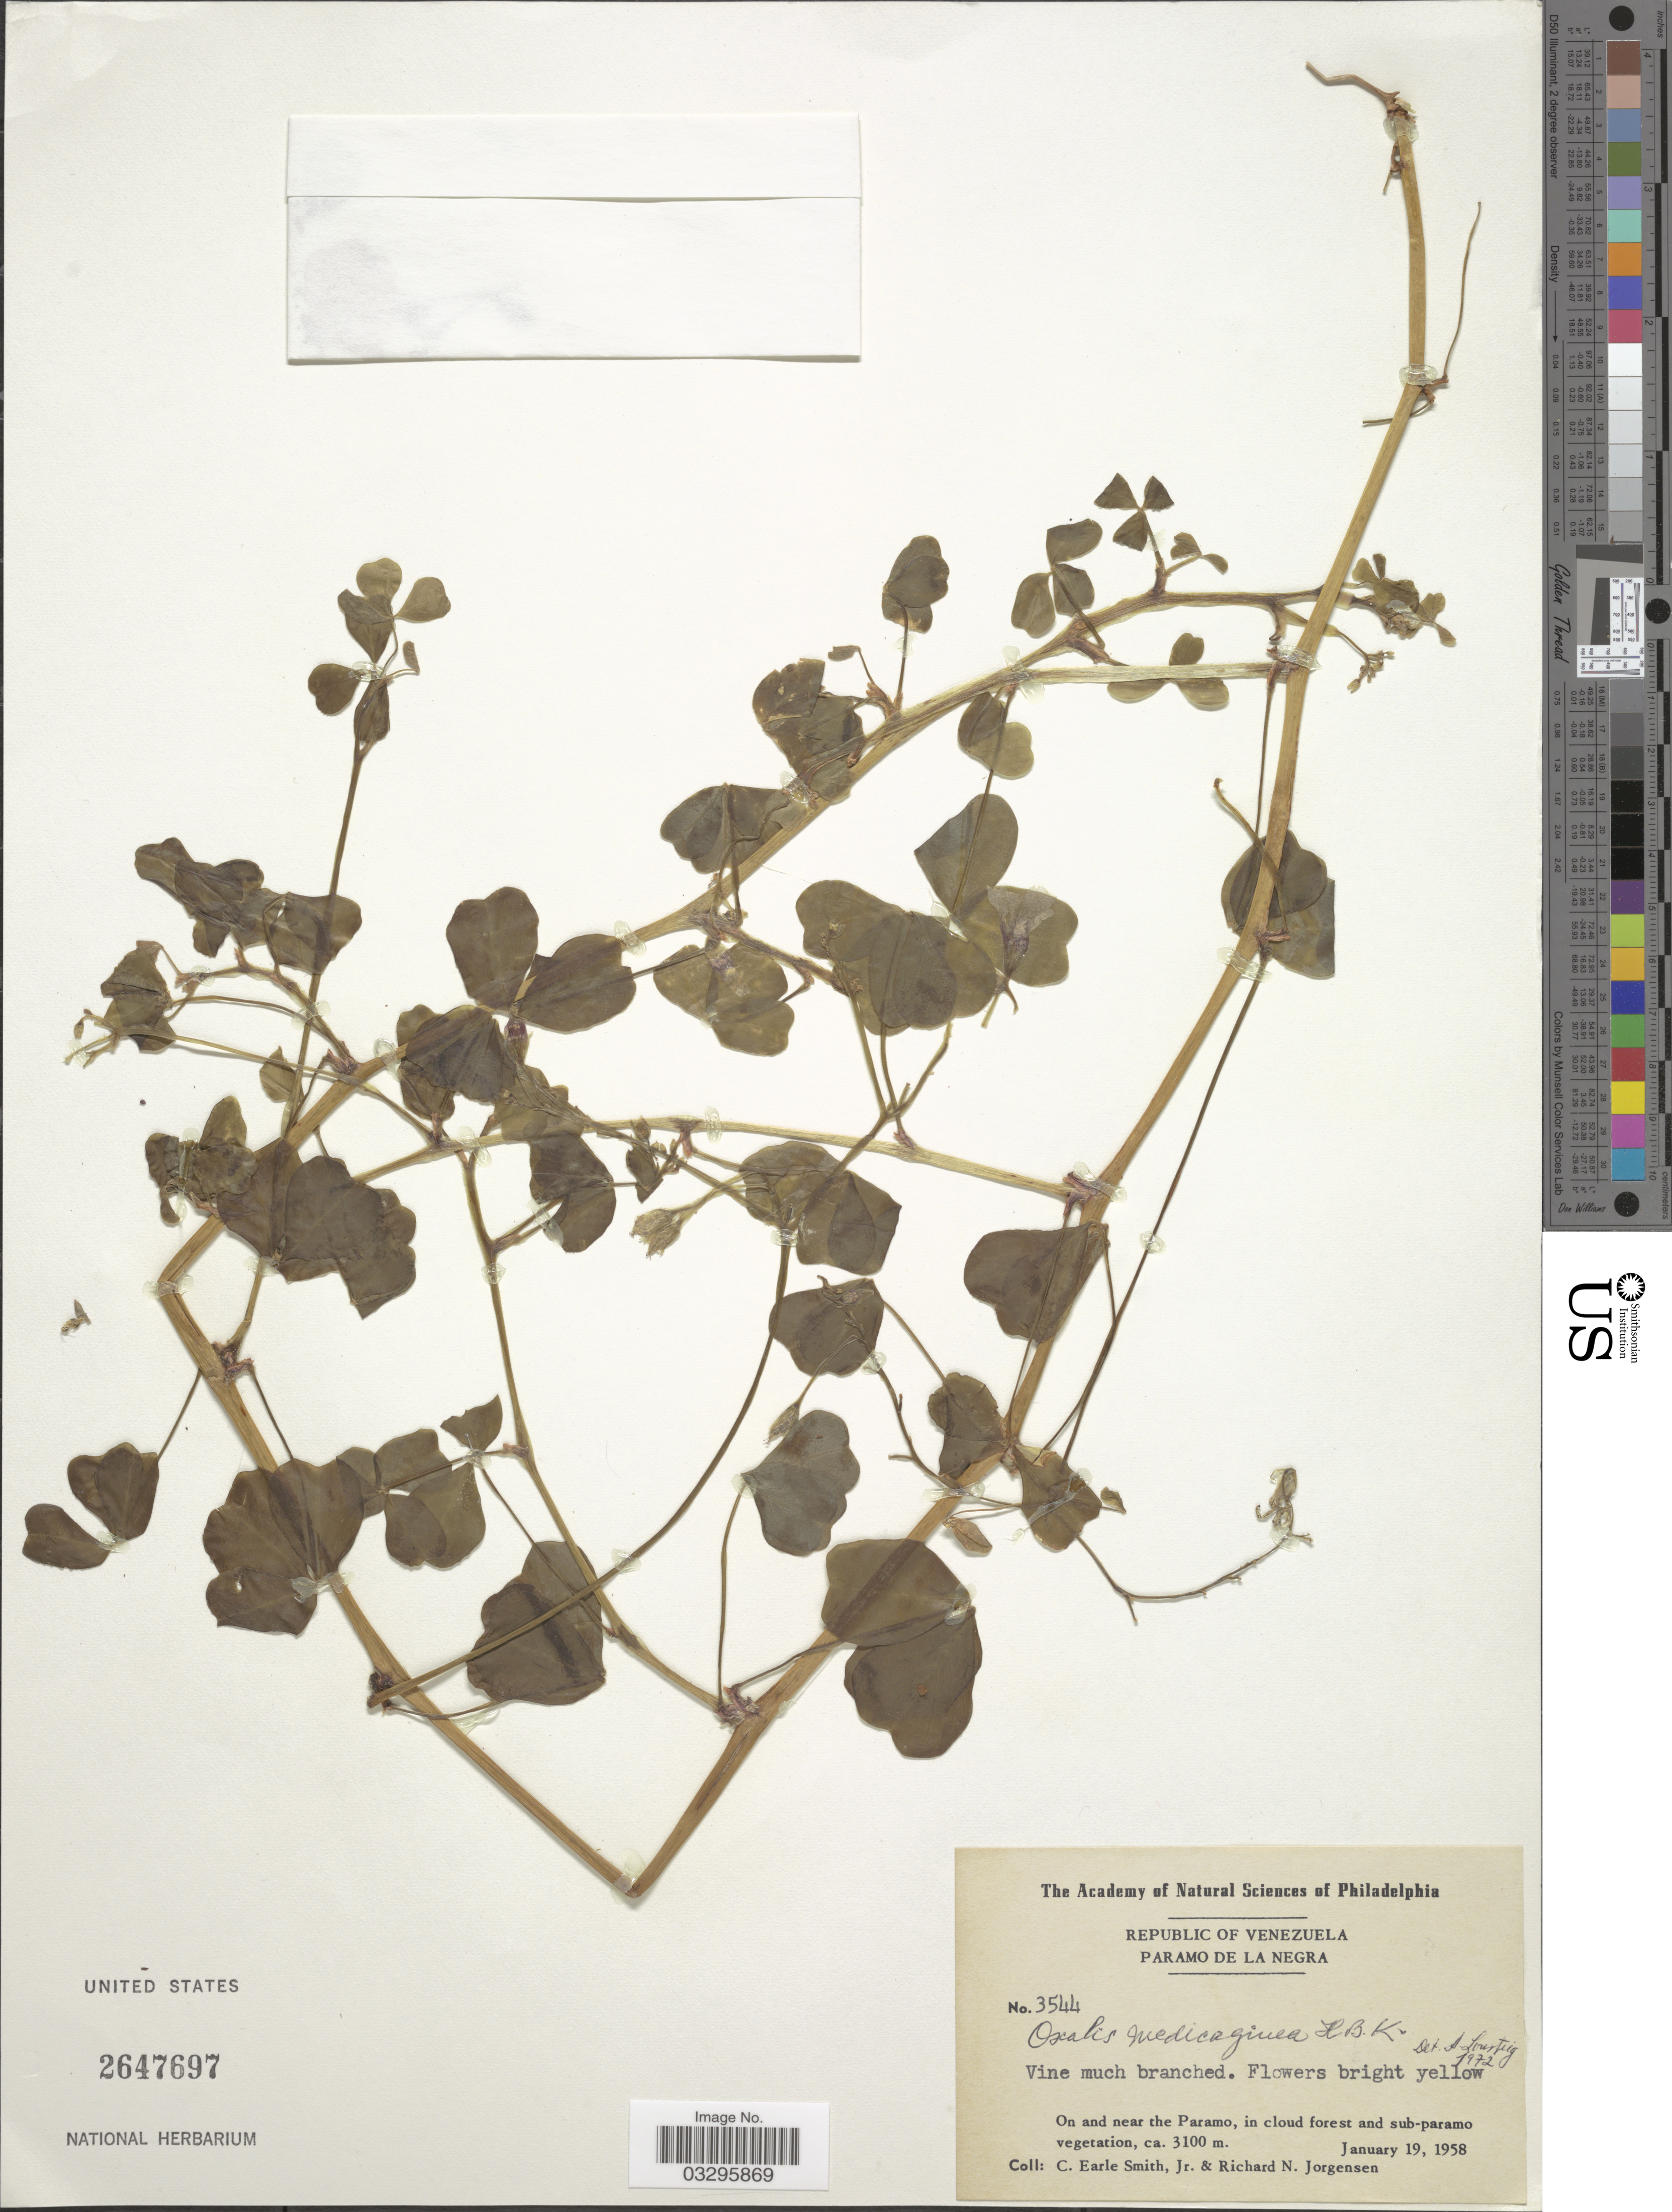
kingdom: Plantae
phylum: Tracheophyta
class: Magnoliopsida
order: Oxalidales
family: Oxalidaceae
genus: Oxalis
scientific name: Oxalis medicaginea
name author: Kunth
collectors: C. E. Smith Jr.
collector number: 3544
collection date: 1958-01-19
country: Venezuela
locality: Paramo de La Negra. On and near the Paramo, in cloud forest and sub-paramo vegetation.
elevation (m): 3100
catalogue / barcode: US 2647697